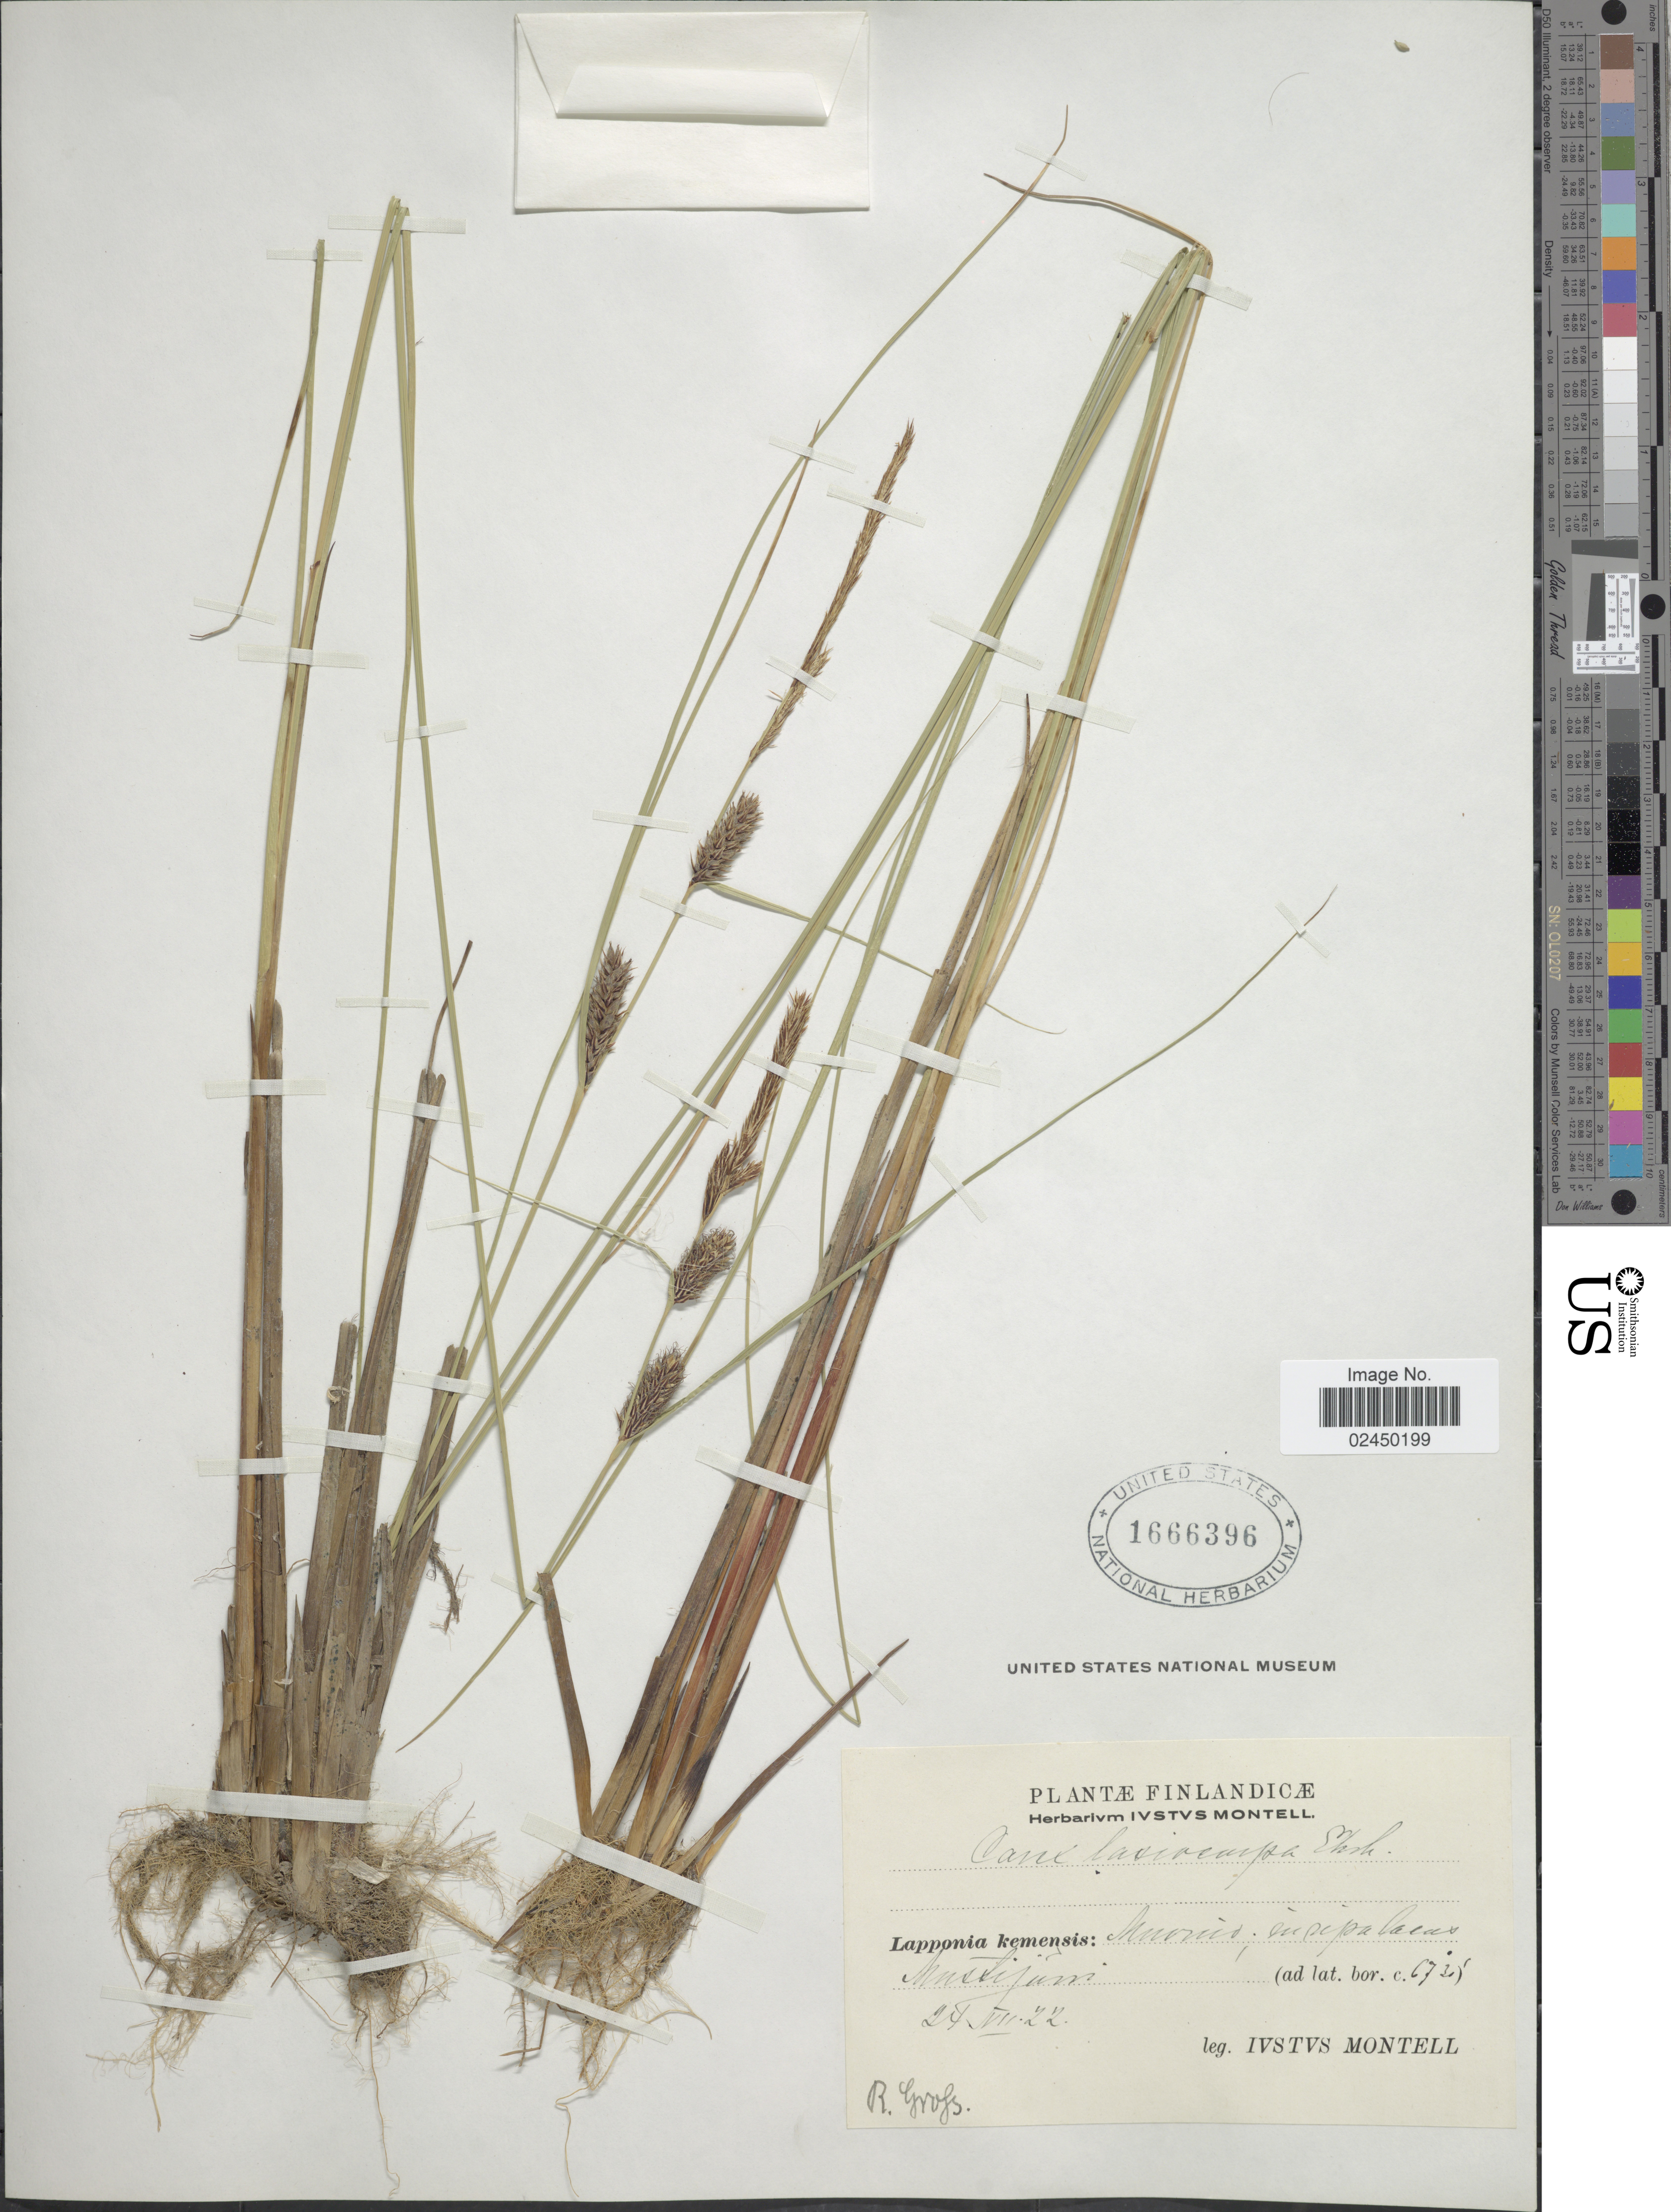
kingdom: Plantae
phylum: Tracheophyta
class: Liliopsida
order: Poales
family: Cyperaceae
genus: Carex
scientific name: Carex lasiocarpa var. lasiocarpa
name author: Ehrh.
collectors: I. Montell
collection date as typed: Transcribed d/m/y: 24/7/22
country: Finland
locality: Lapponia kemensis: Nuonio, in sipa lacas [illegible text]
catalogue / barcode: US 1666396